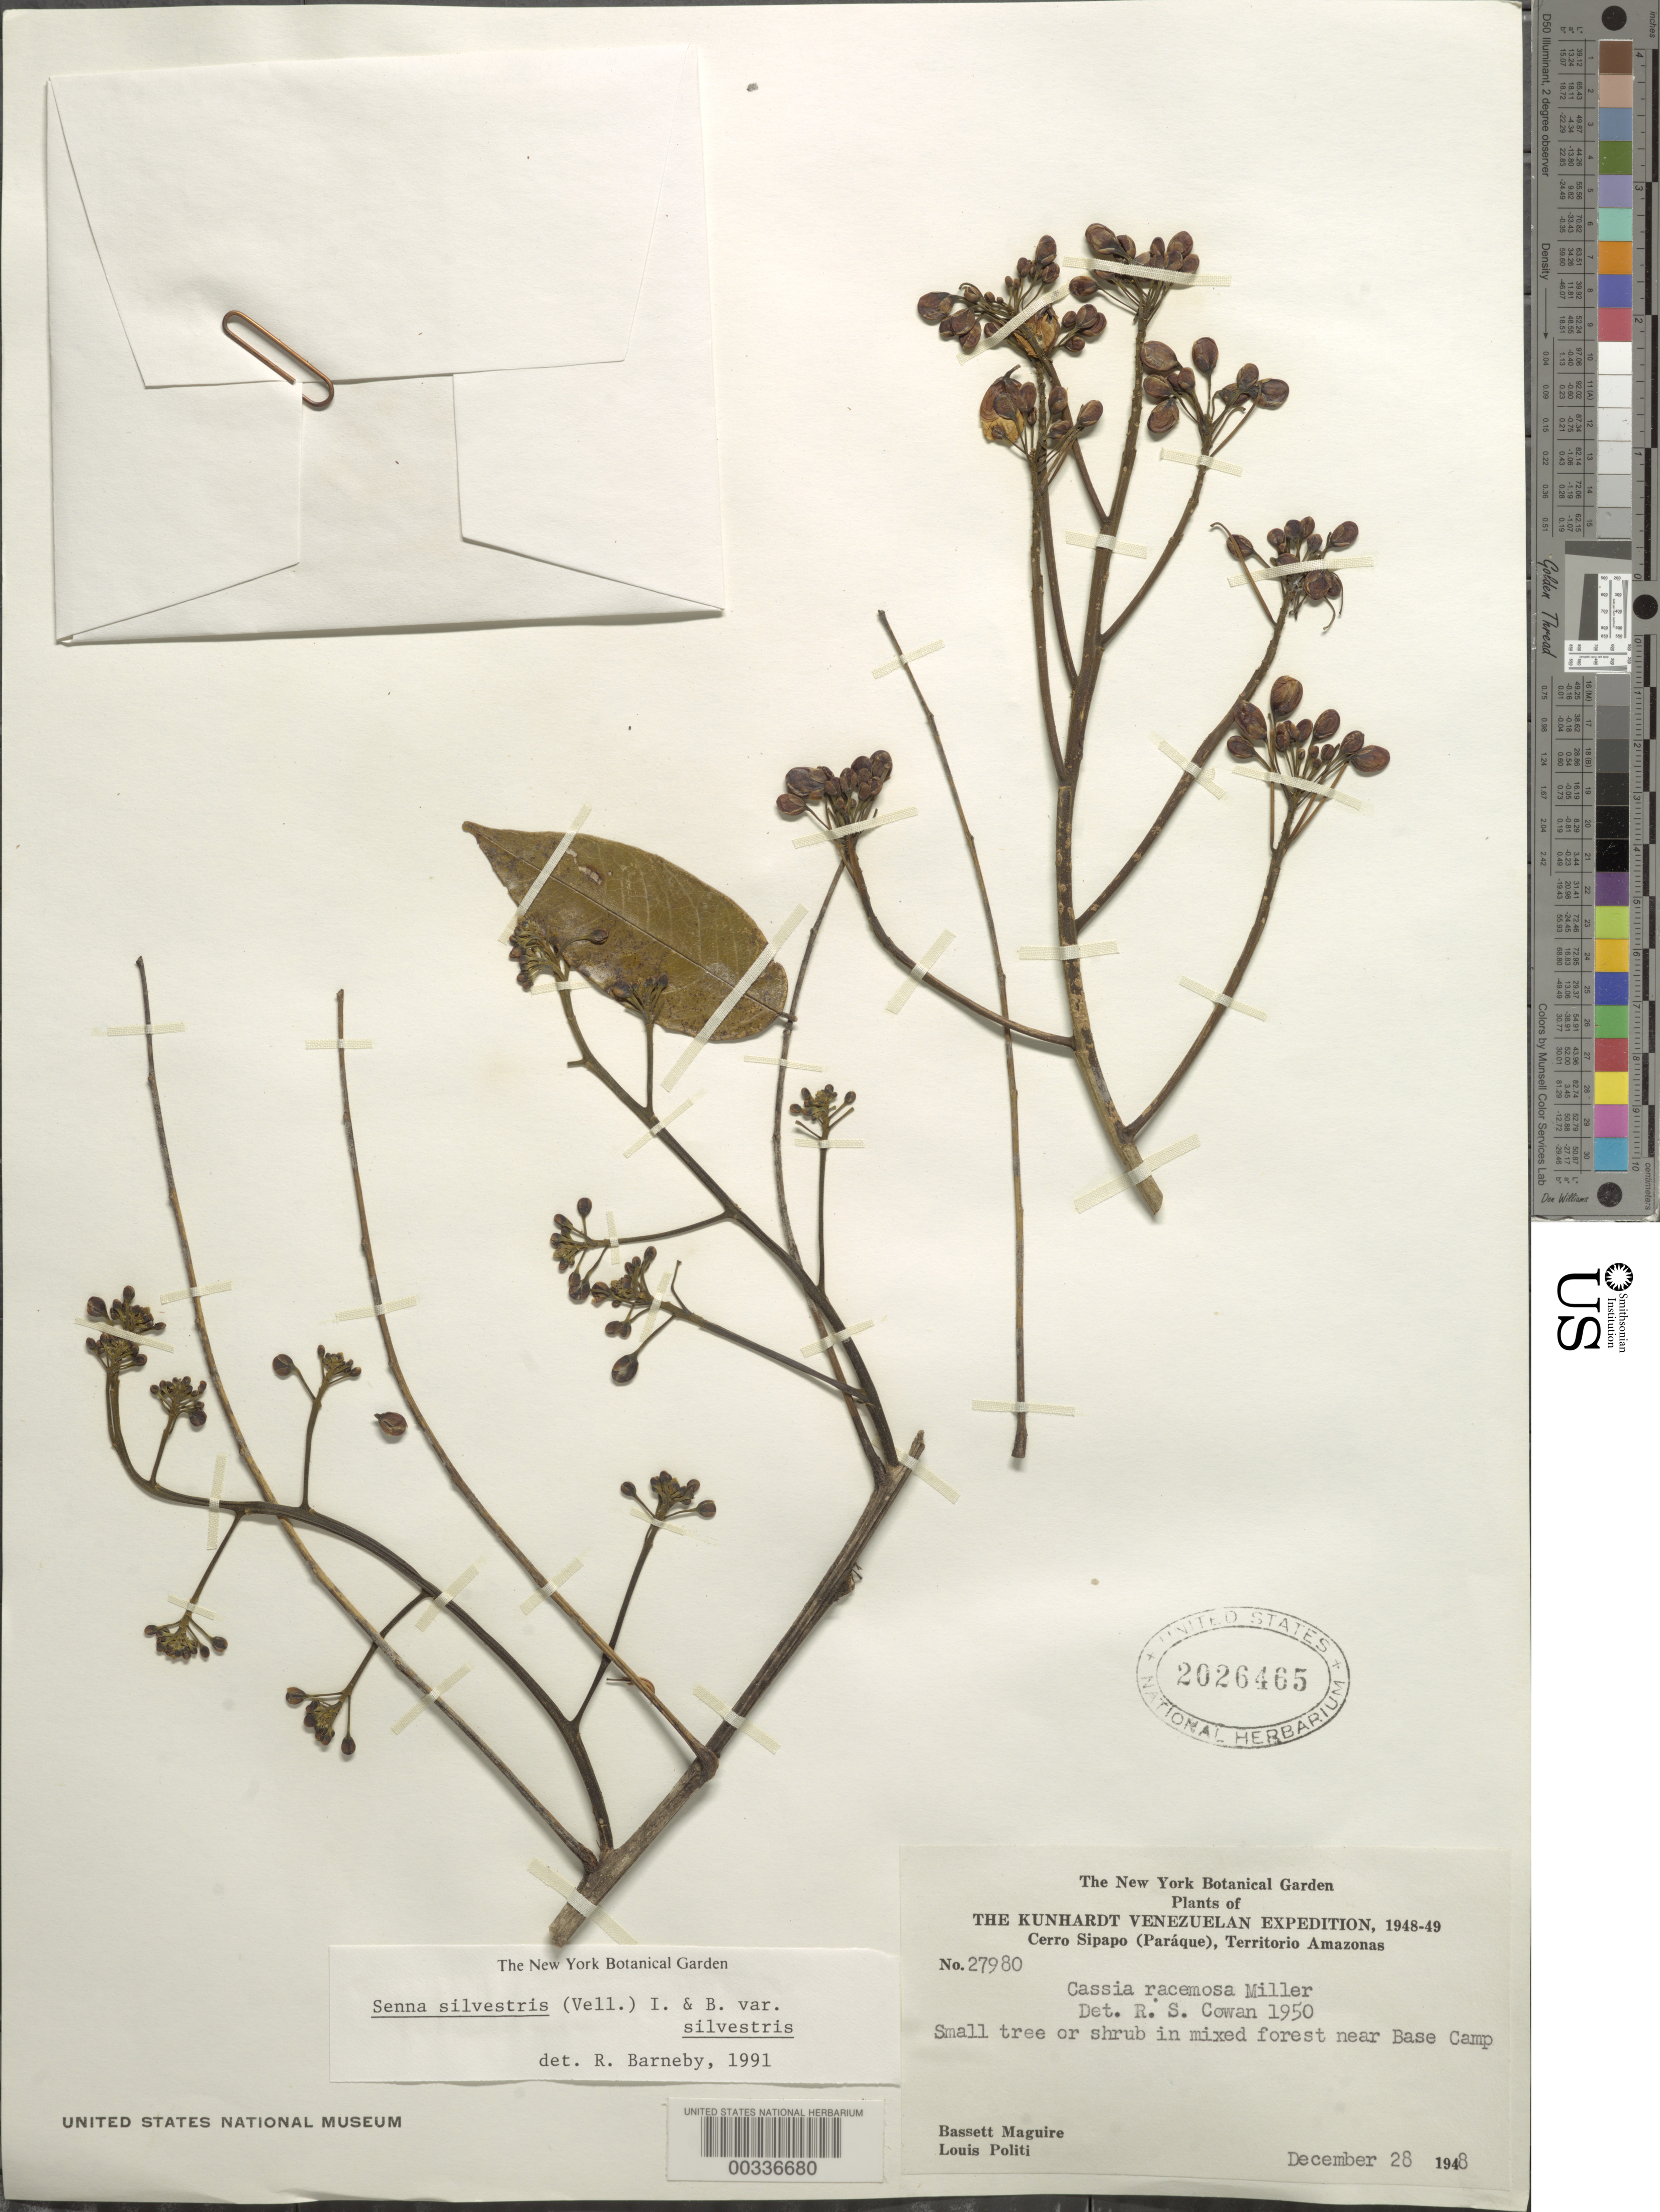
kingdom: Plantae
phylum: Tracheophyta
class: Magnoliopsida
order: Fabales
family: Fabaceae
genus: Senna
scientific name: Senna silvestris var. silvestris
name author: (Vell.) H.S. Irwin & Barneby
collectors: B. Maguire & L. Politi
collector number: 27980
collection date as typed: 28 Dec 1948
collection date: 1948-12-28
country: Venezuela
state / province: Amazonas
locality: Near base camp, cerro sipapo (paraque)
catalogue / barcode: US 2026465